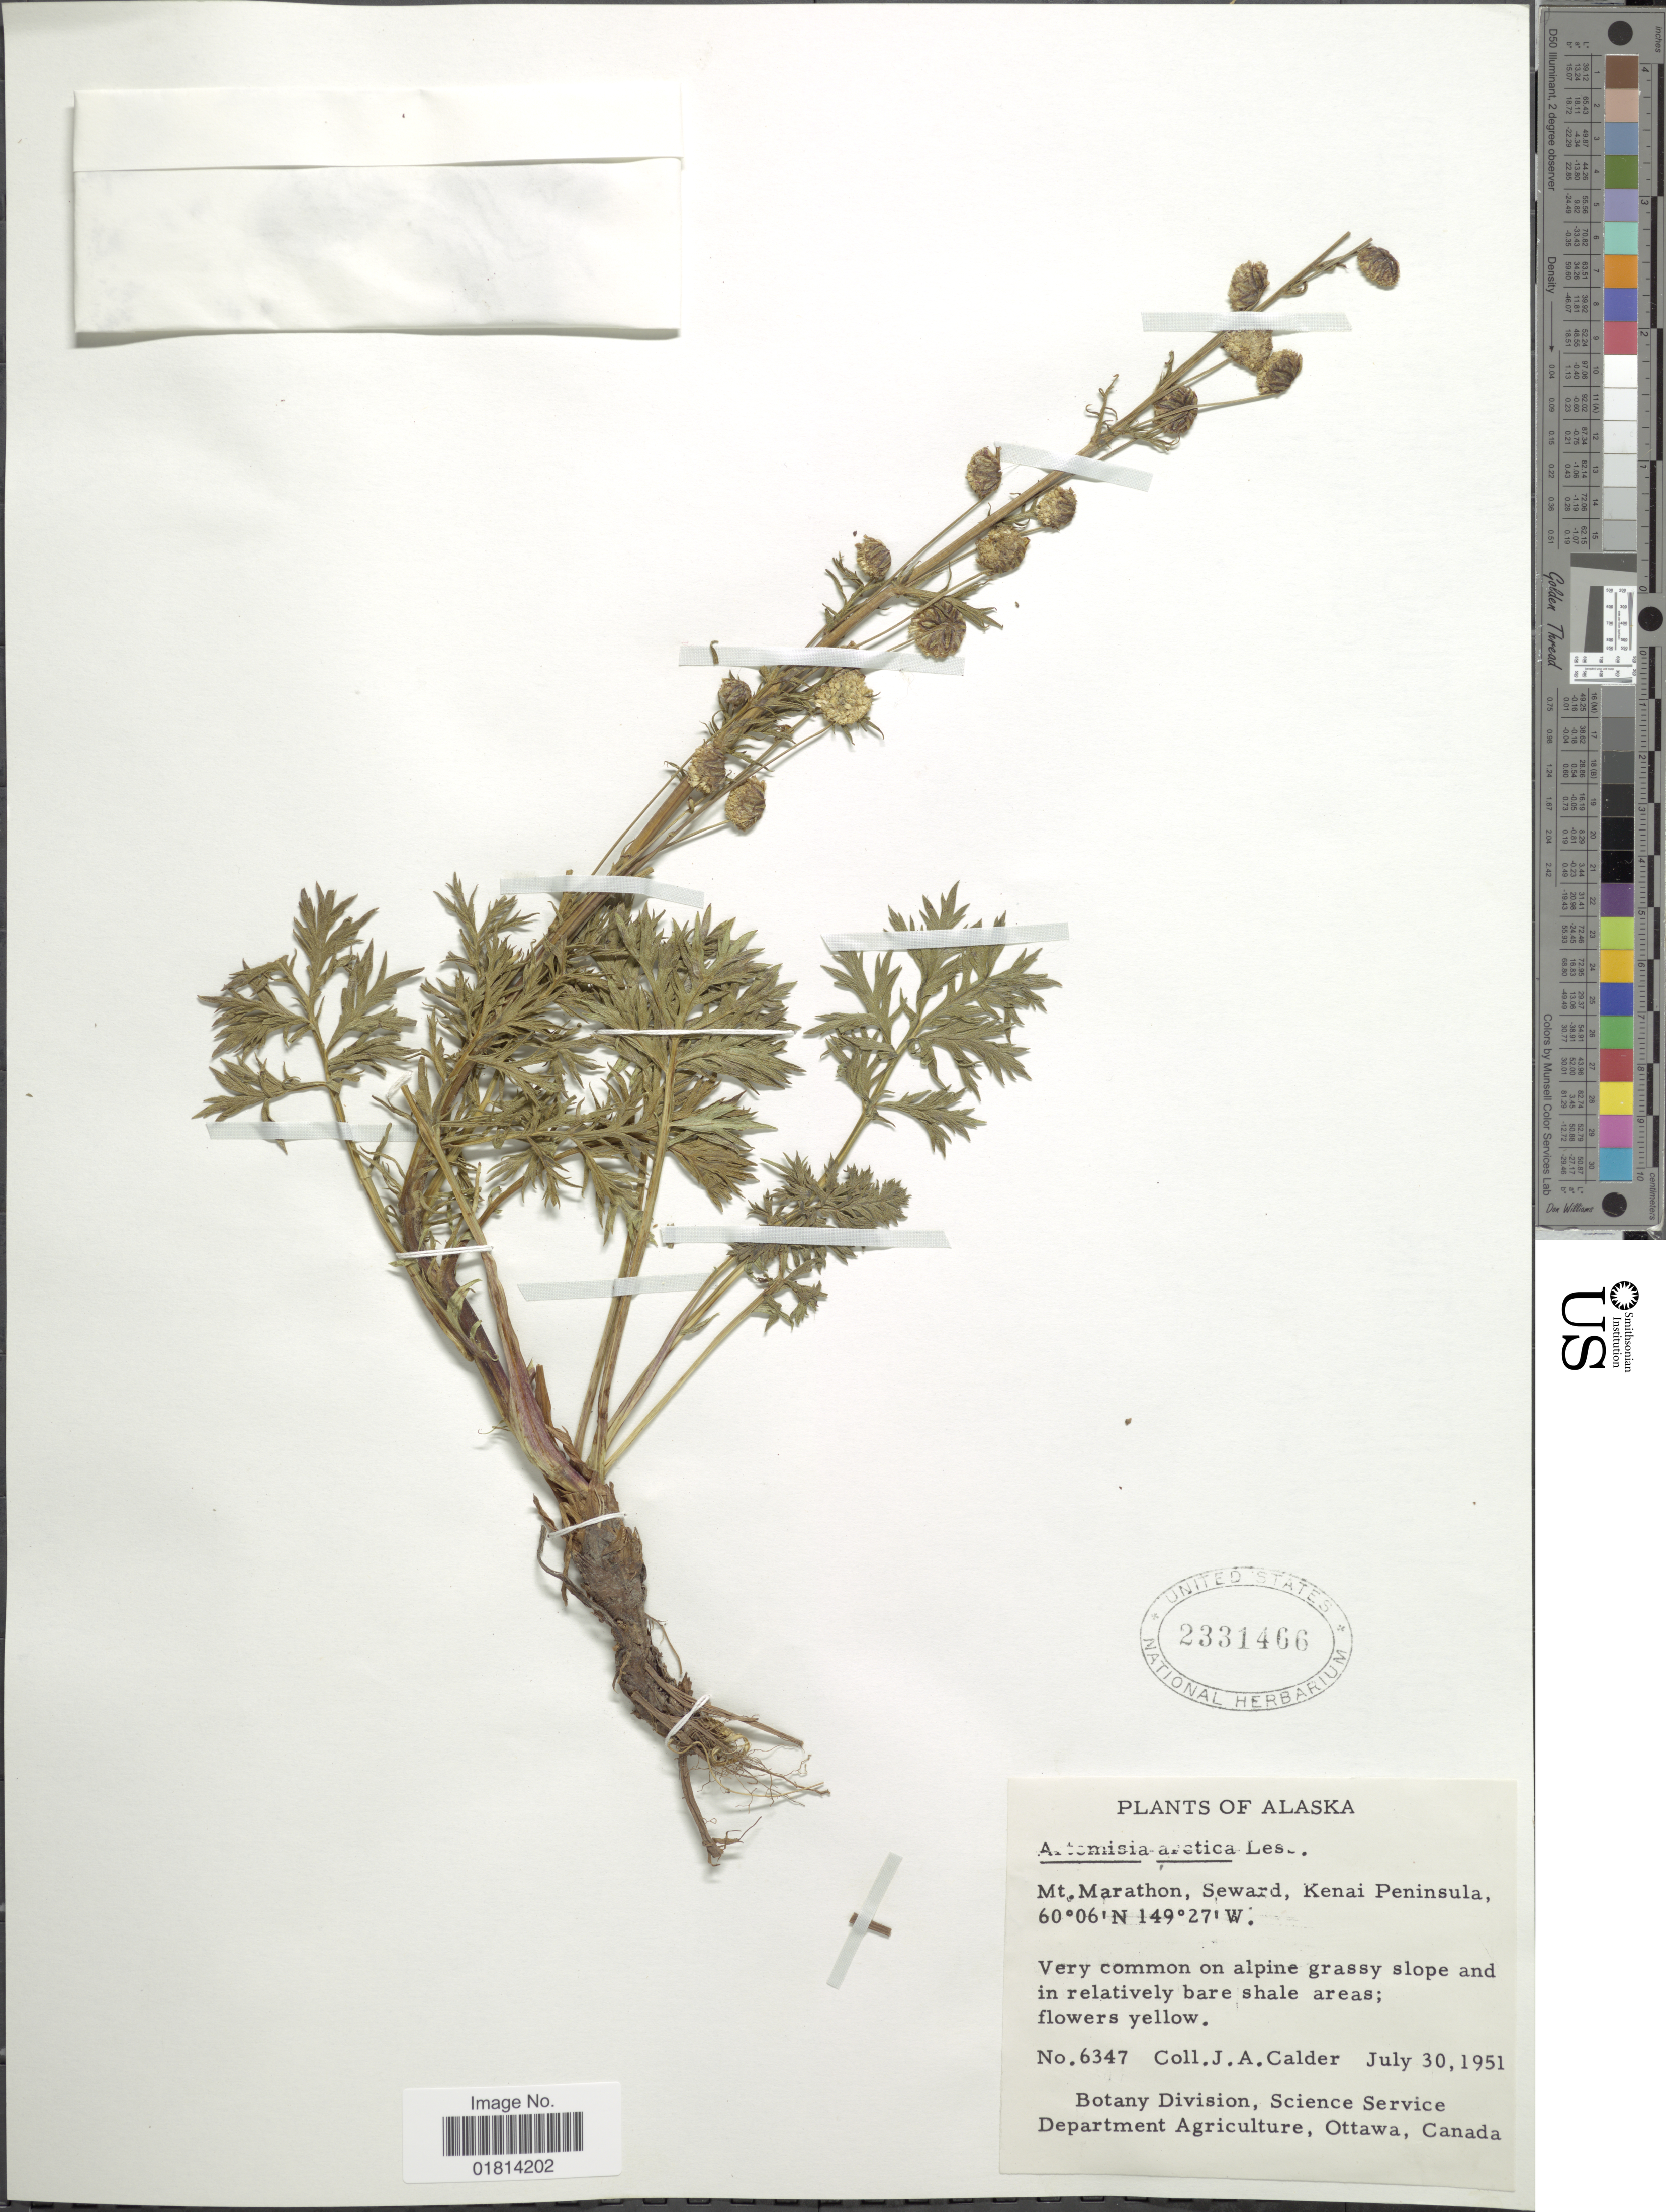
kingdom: Plantae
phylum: Tracheophyta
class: Magnoliopsida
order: Asterales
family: Asteraceae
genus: Artemisia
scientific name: Artemisia arctica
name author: Less.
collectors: J. A. Calder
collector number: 6347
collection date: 1951-07-30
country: United States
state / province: Alaska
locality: Mt. Marathon, Seward, Kenai Peninsula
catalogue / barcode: US 2331466